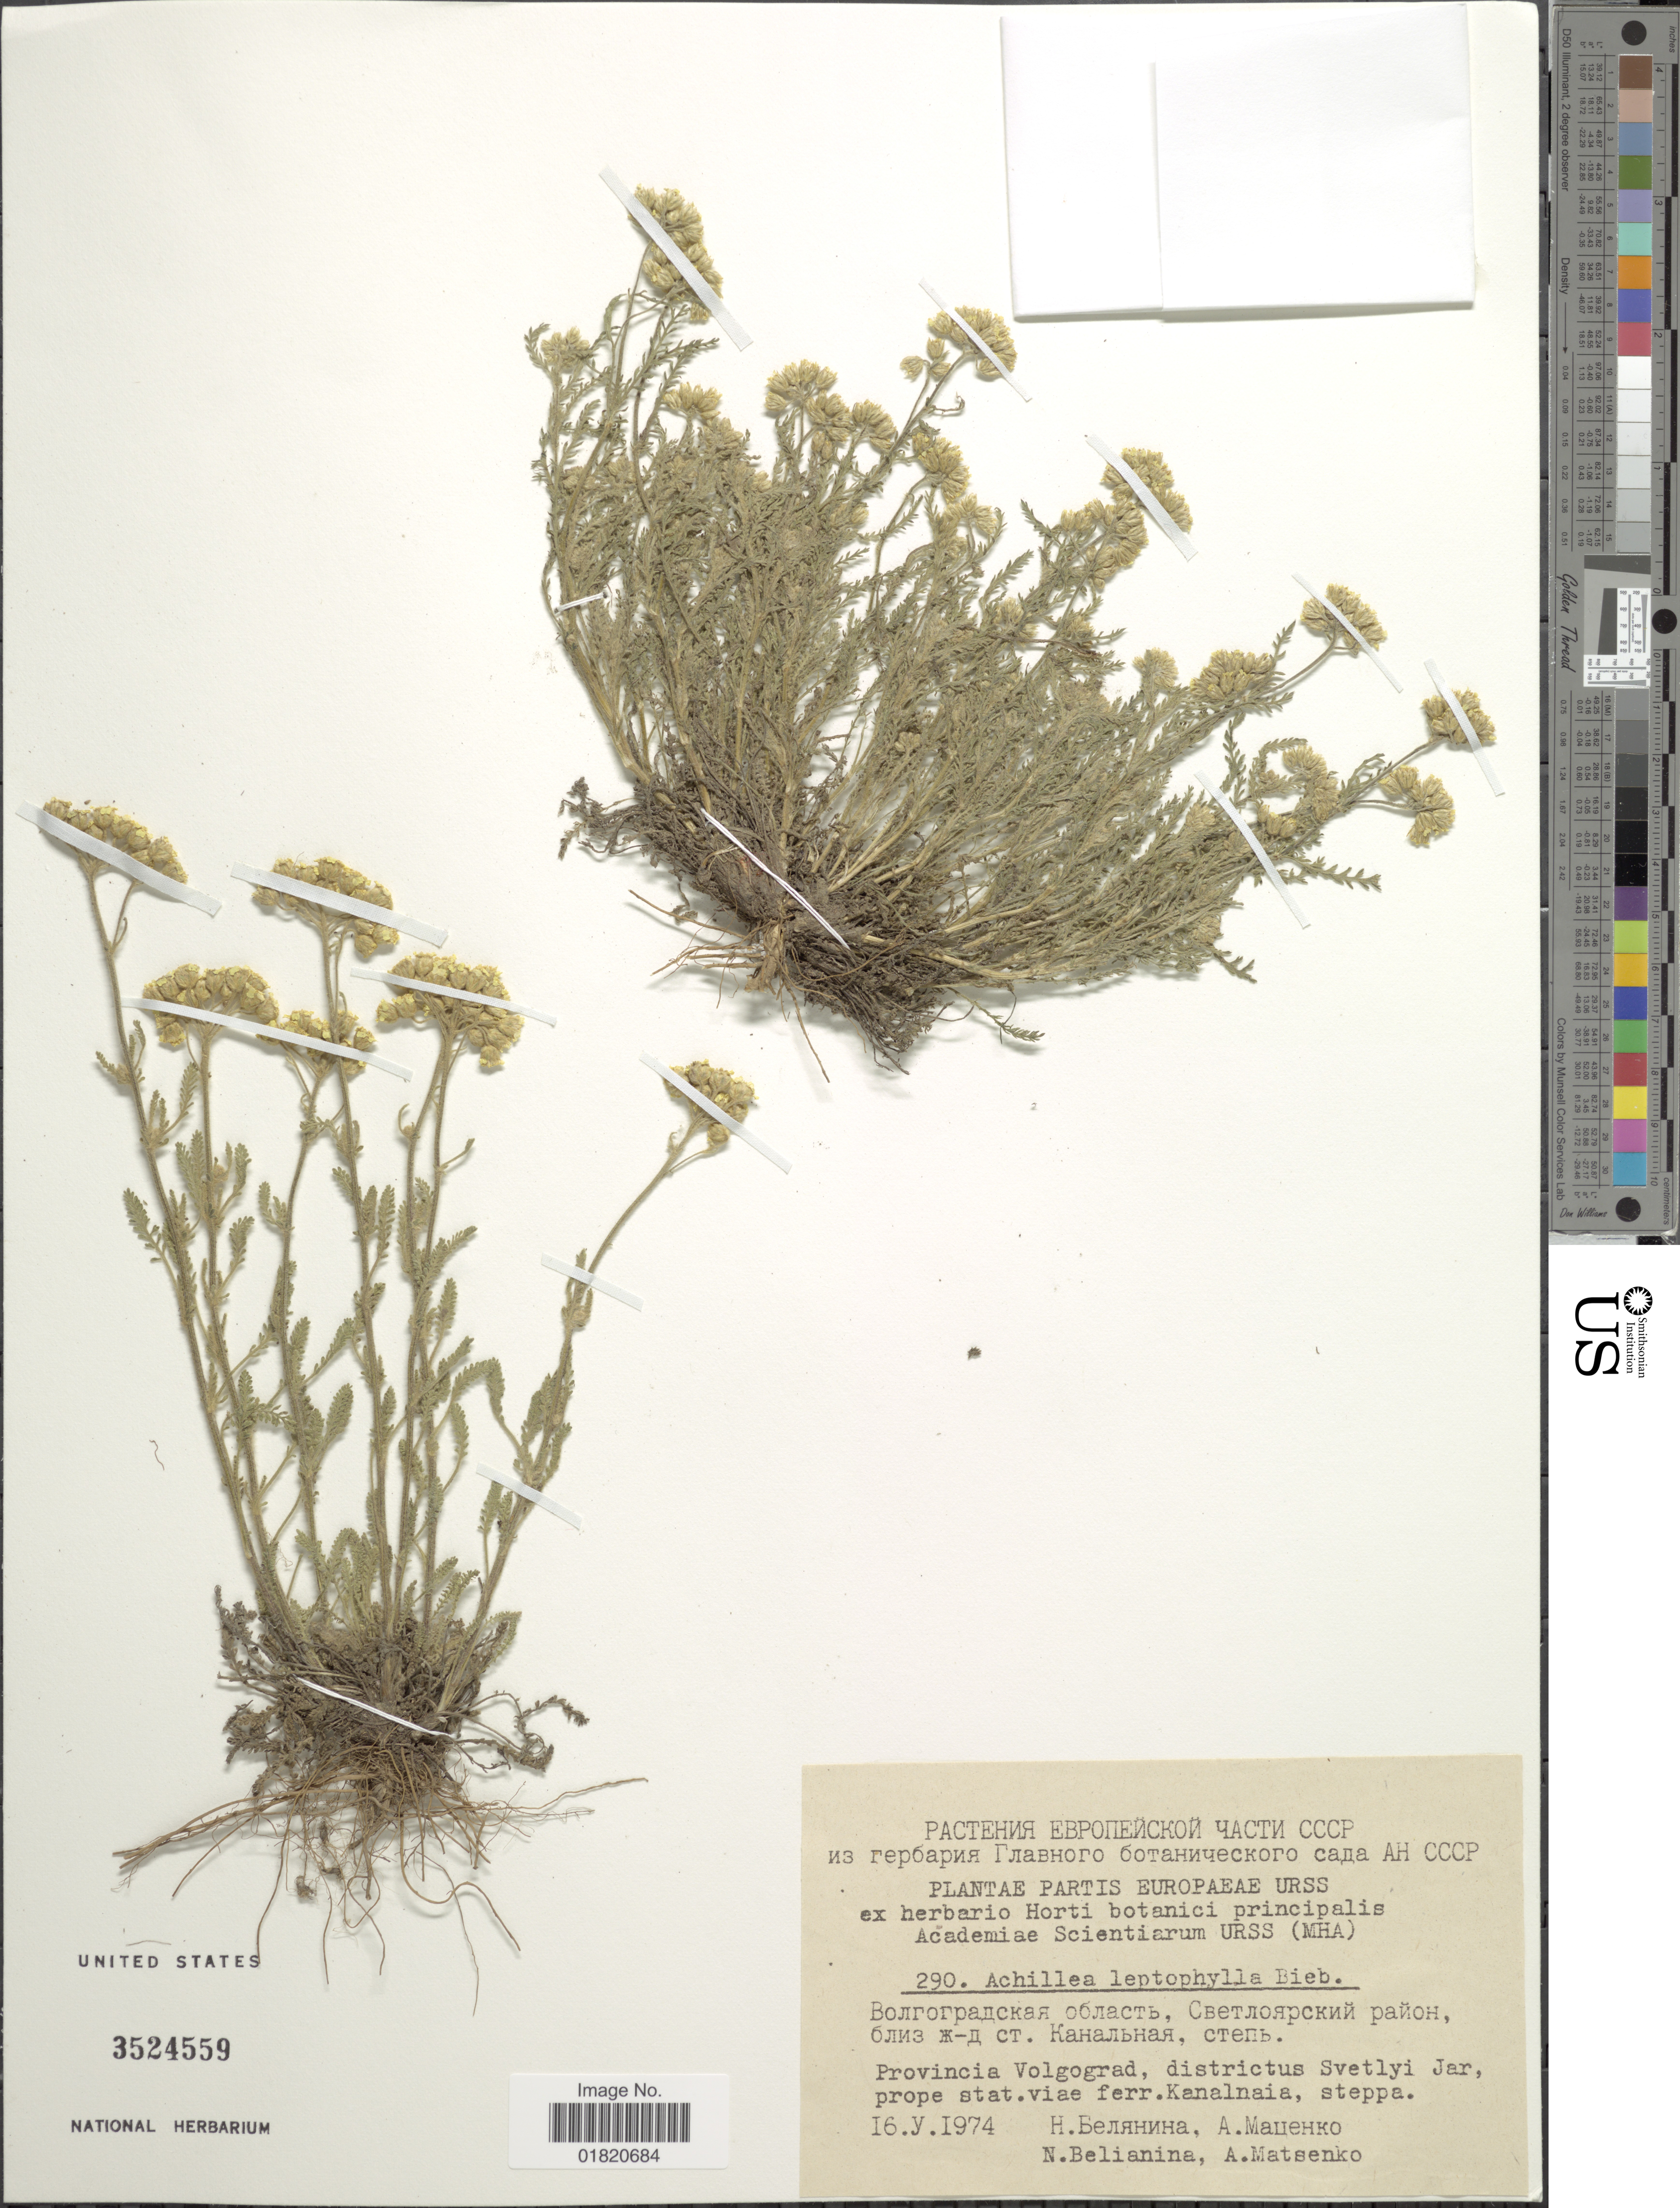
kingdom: Plantae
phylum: Tracheophyta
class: Magnoliopsida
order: Asterales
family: Asteraceae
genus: Achillea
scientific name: Achillea leptophylla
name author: M. Bieb.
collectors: N. Belianina & A. Matsenko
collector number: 290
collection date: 1974-01-16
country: Russian Federation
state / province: Volgograd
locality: Partis Europaeae Urss. districtus Svetlyi Jar, prope stat. viae ferr. Kanalnaia, steppa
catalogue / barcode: US 3524559